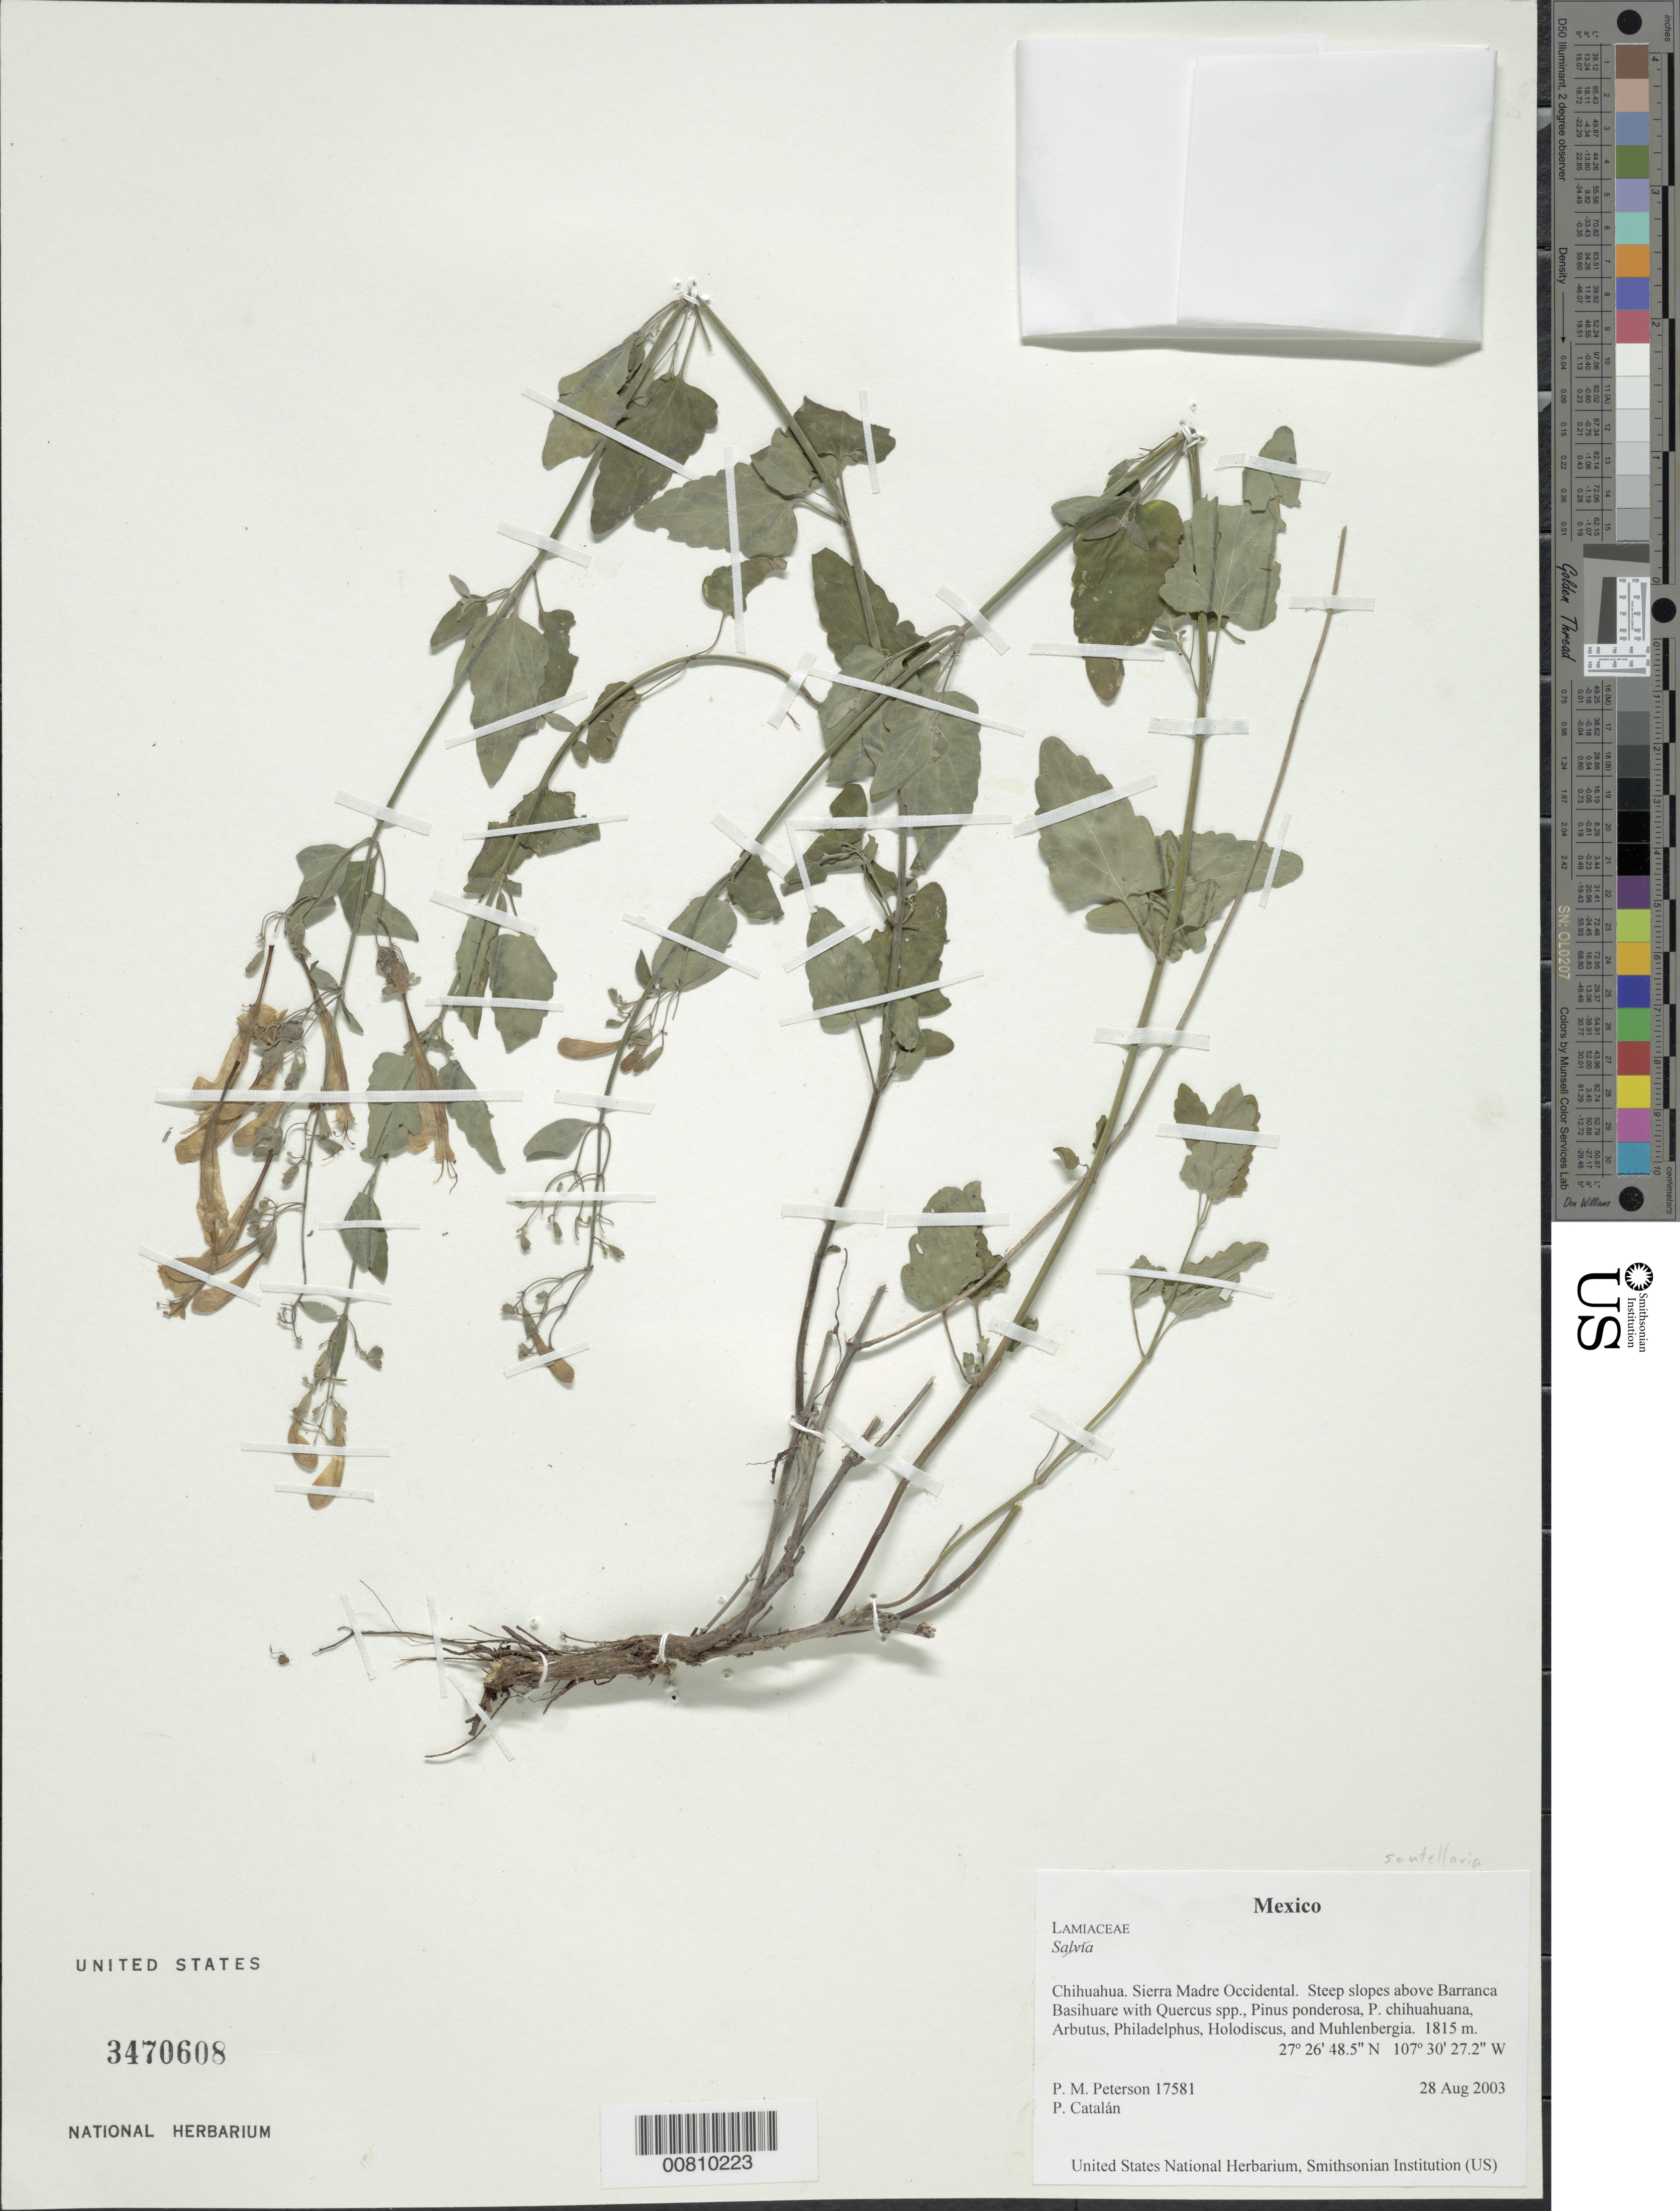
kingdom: Plantae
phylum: Tracheophyta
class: Magnoliopsida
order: Lamiales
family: Lamiaceae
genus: Scutellaria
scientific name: Scutellaria sp.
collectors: P. M. Peterson & P. Catalán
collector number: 17581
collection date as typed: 28 Aug 2003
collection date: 2003-08-28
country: Mexico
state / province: Chihuahua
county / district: Sierra Madre Occidental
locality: Steep slopes above Barranca Basihuare with Quercus spp., Pinus ponderosa, P. chihuahuana, Arbutus, Philadelphus, Holodiscus, and Muhlenbergia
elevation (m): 1815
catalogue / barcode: US 3470608